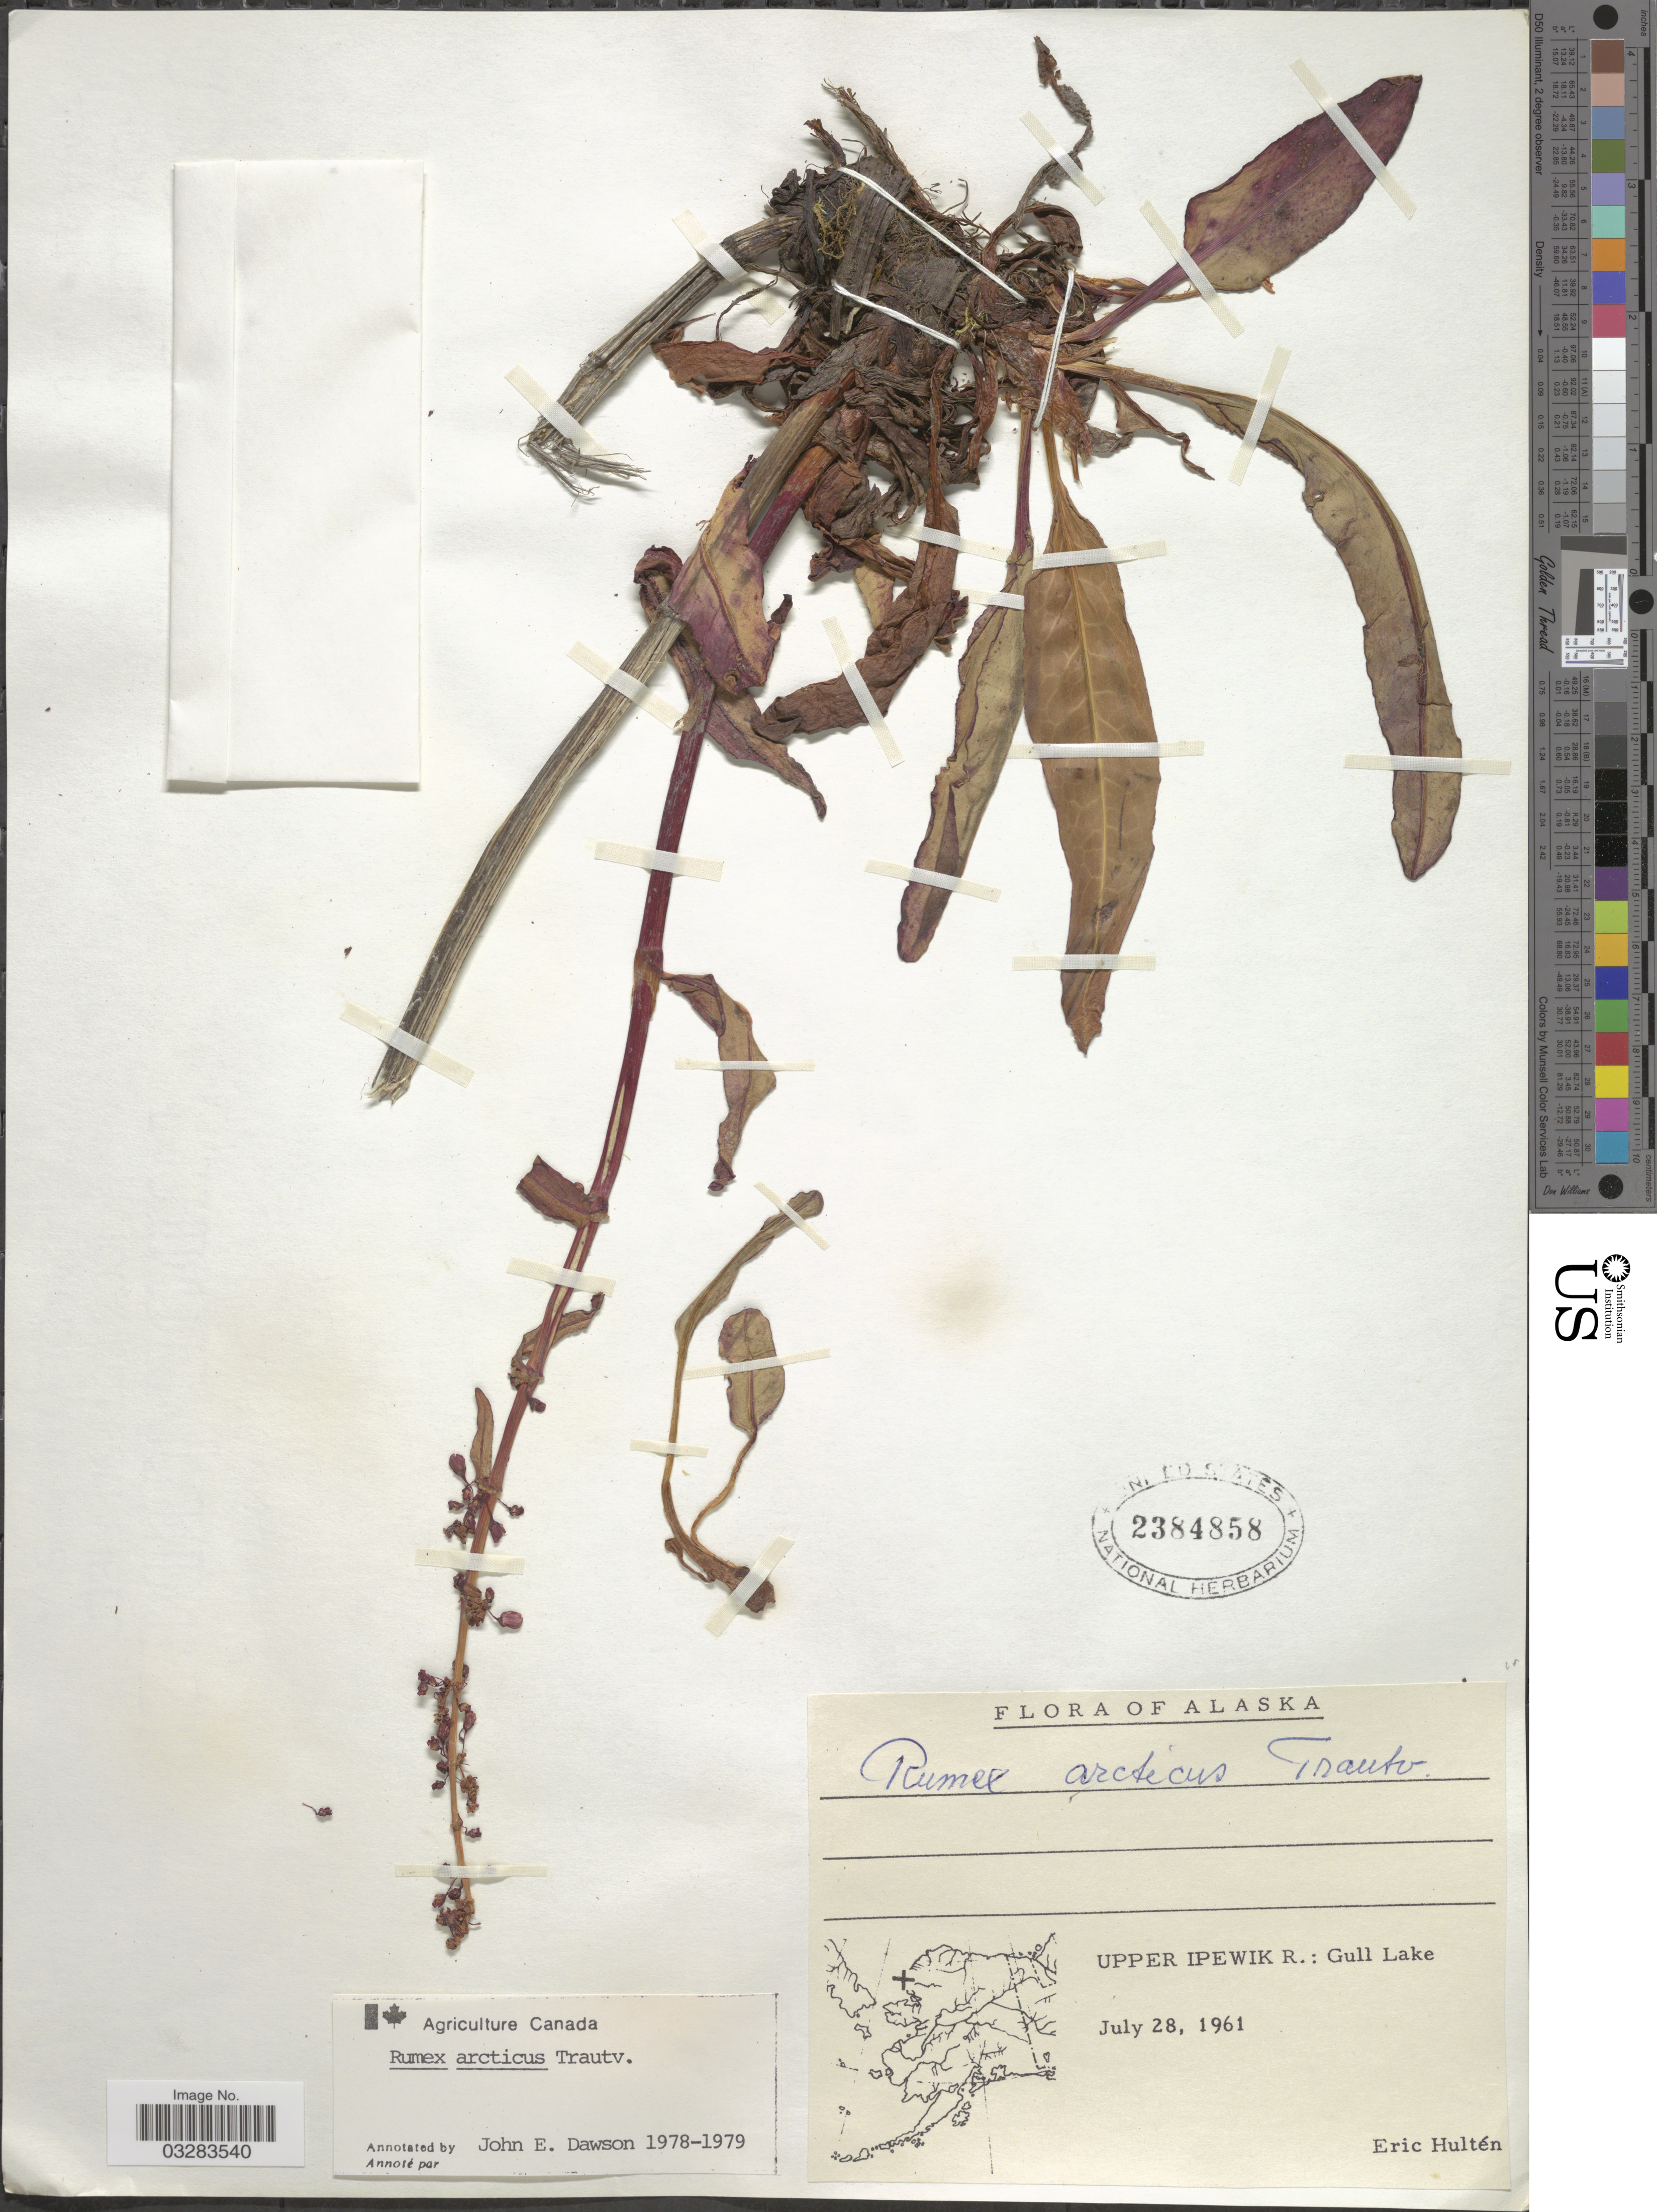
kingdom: Plantae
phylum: Tracheophyta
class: Magnoliopsida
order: Caryophyllales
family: Polygonaceae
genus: Rumex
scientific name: Rumex arcticus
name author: Trautv.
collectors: E. G. Hultén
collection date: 1961-07-28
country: United States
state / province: Alaska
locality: Upper Ipewik R.: Gull Lake.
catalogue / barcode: US 2384858